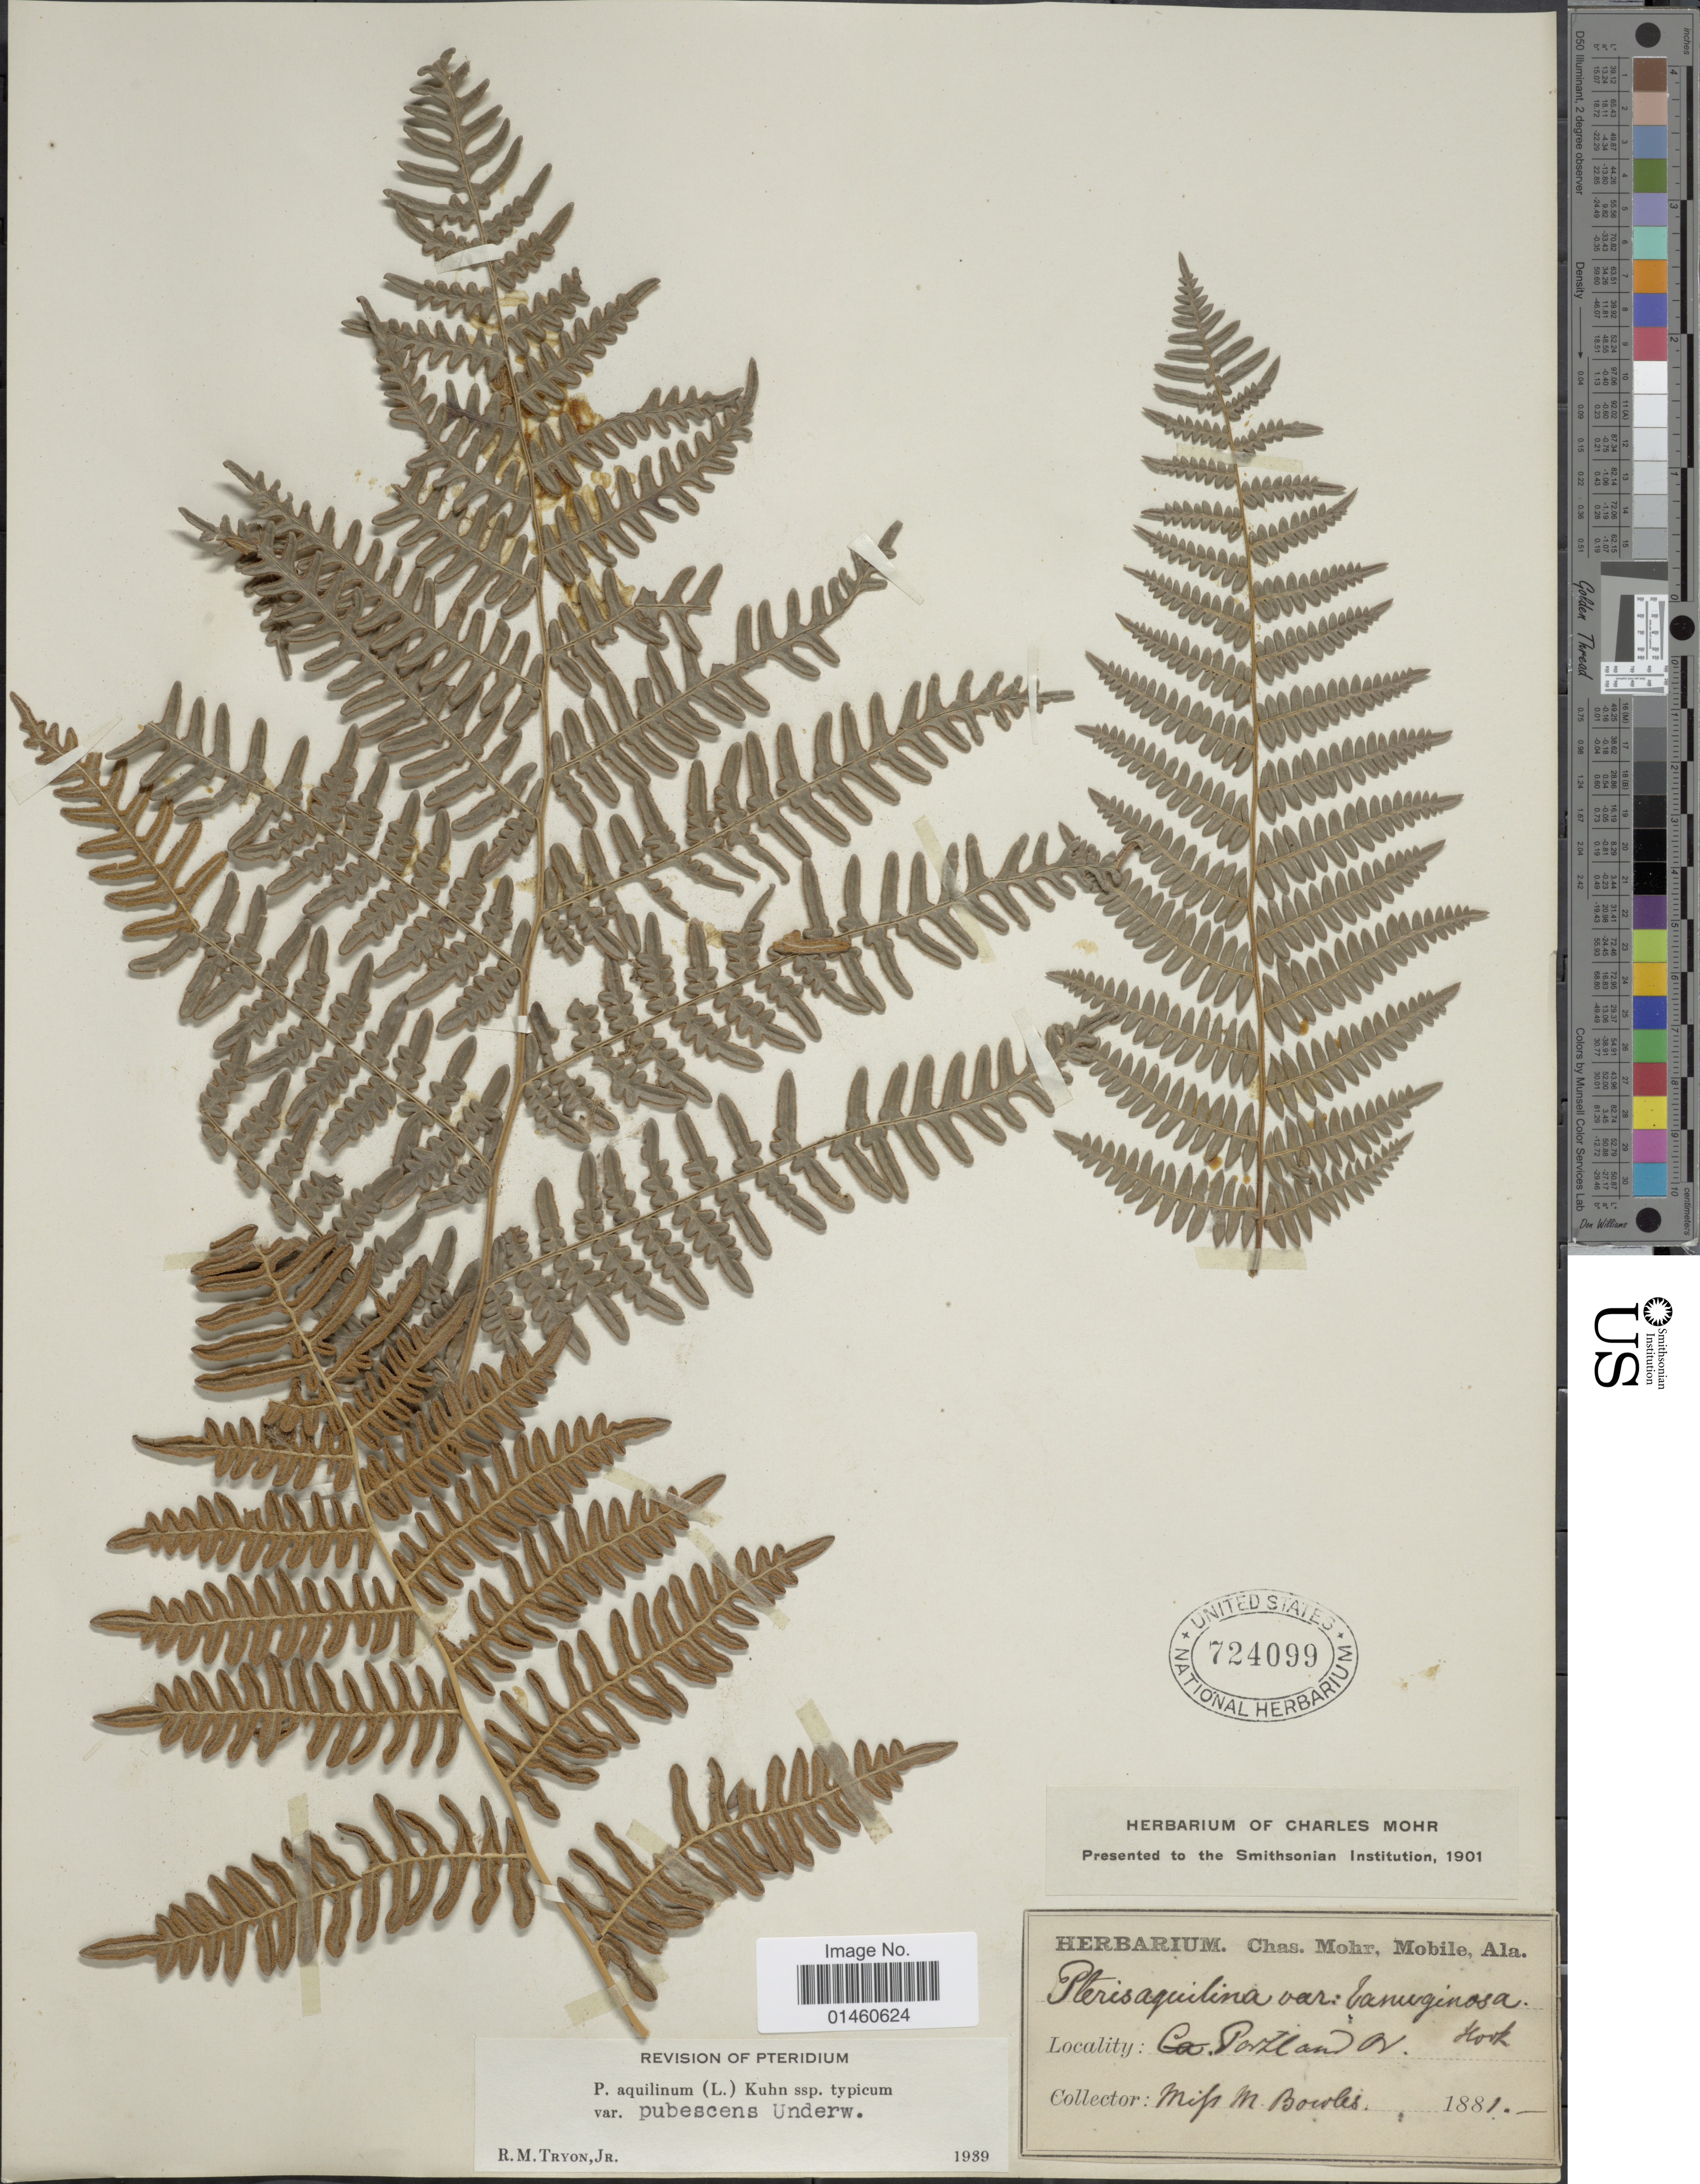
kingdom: Plantae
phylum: Tracheophyta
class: Polypodiopsida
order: Polypodiales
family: Dennstaedtiaceae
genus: Pteridium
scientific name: Pteridium pubescens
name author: (Underw.) Christenh.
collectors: M. Miss. Bowles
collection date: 1881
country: United States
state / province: Oregon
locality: Portland.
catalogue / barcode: US 724099